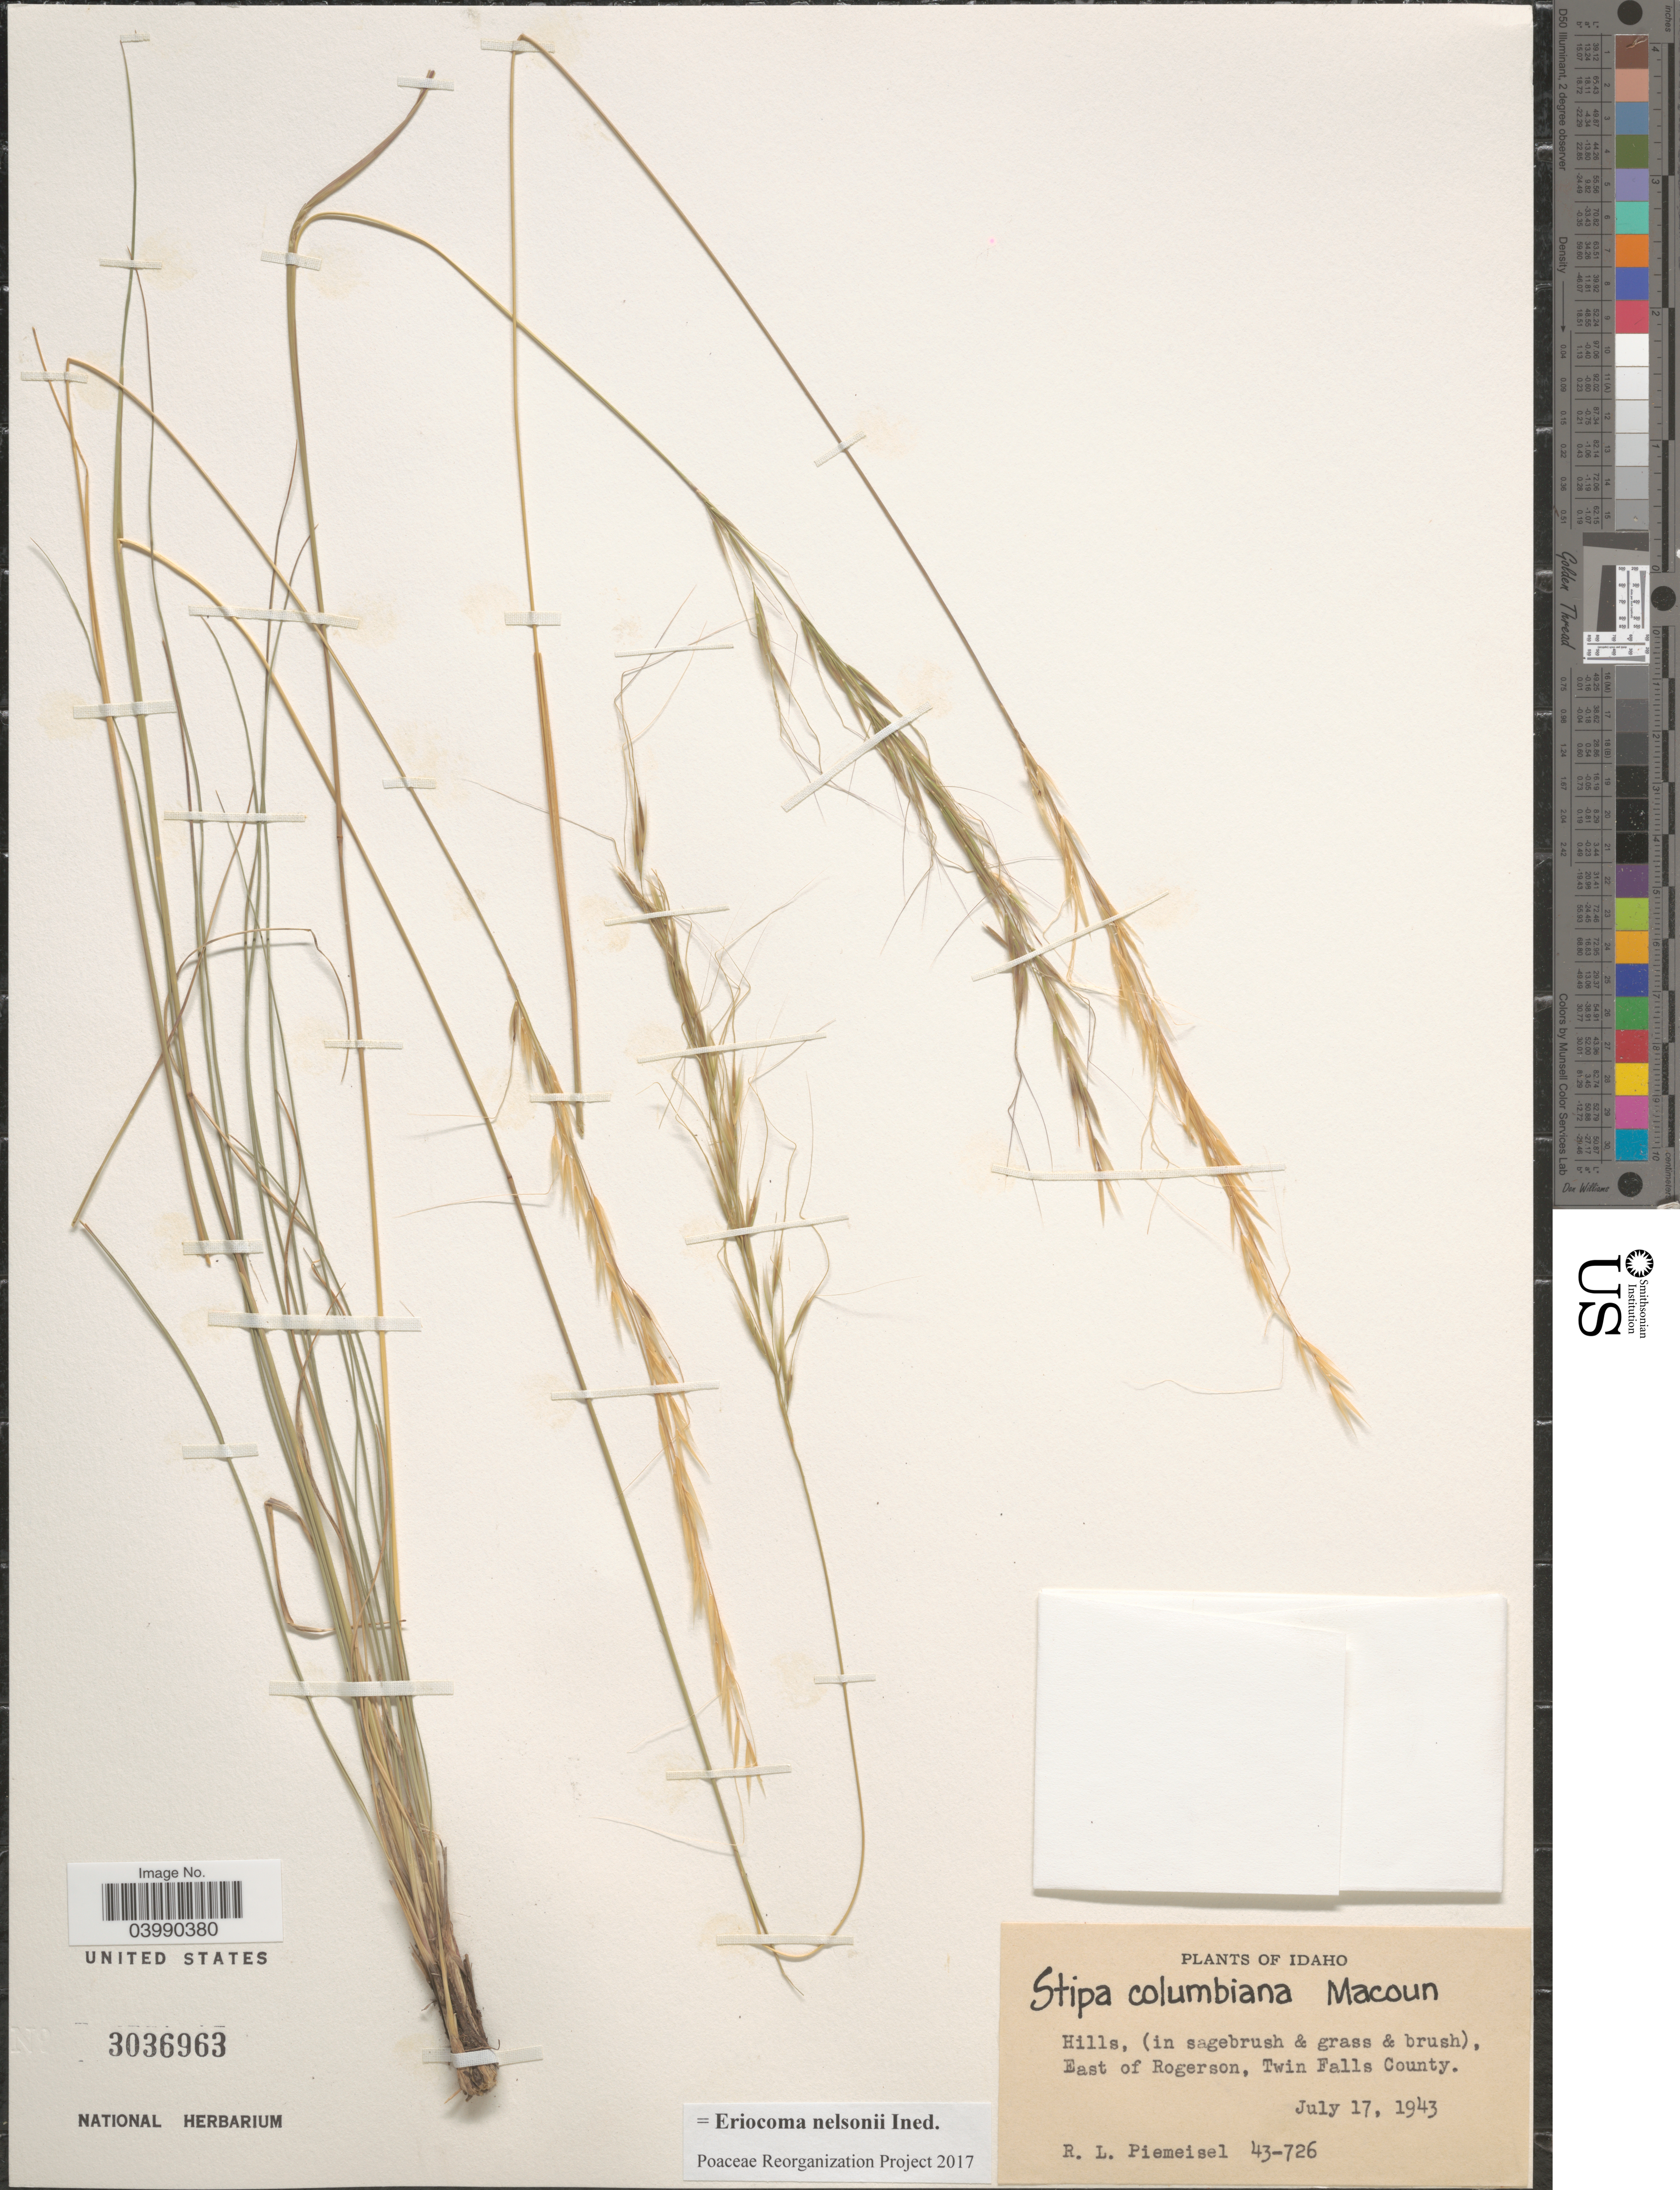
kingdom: Plantae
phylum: Tracheophyta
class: Liliopsida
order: Poales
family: Poaceae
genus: Eriocoma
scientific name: Eriocoma nelsonii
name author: (Scribn.) Romasch.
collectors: R. L. Piemeisel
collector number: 43-726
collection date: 1943-07-17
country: United States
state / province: Idaho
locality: Hills, (in sagebrush & grass & brush), East of Rogerson, Twin Falls County.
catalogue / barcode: US 3036963